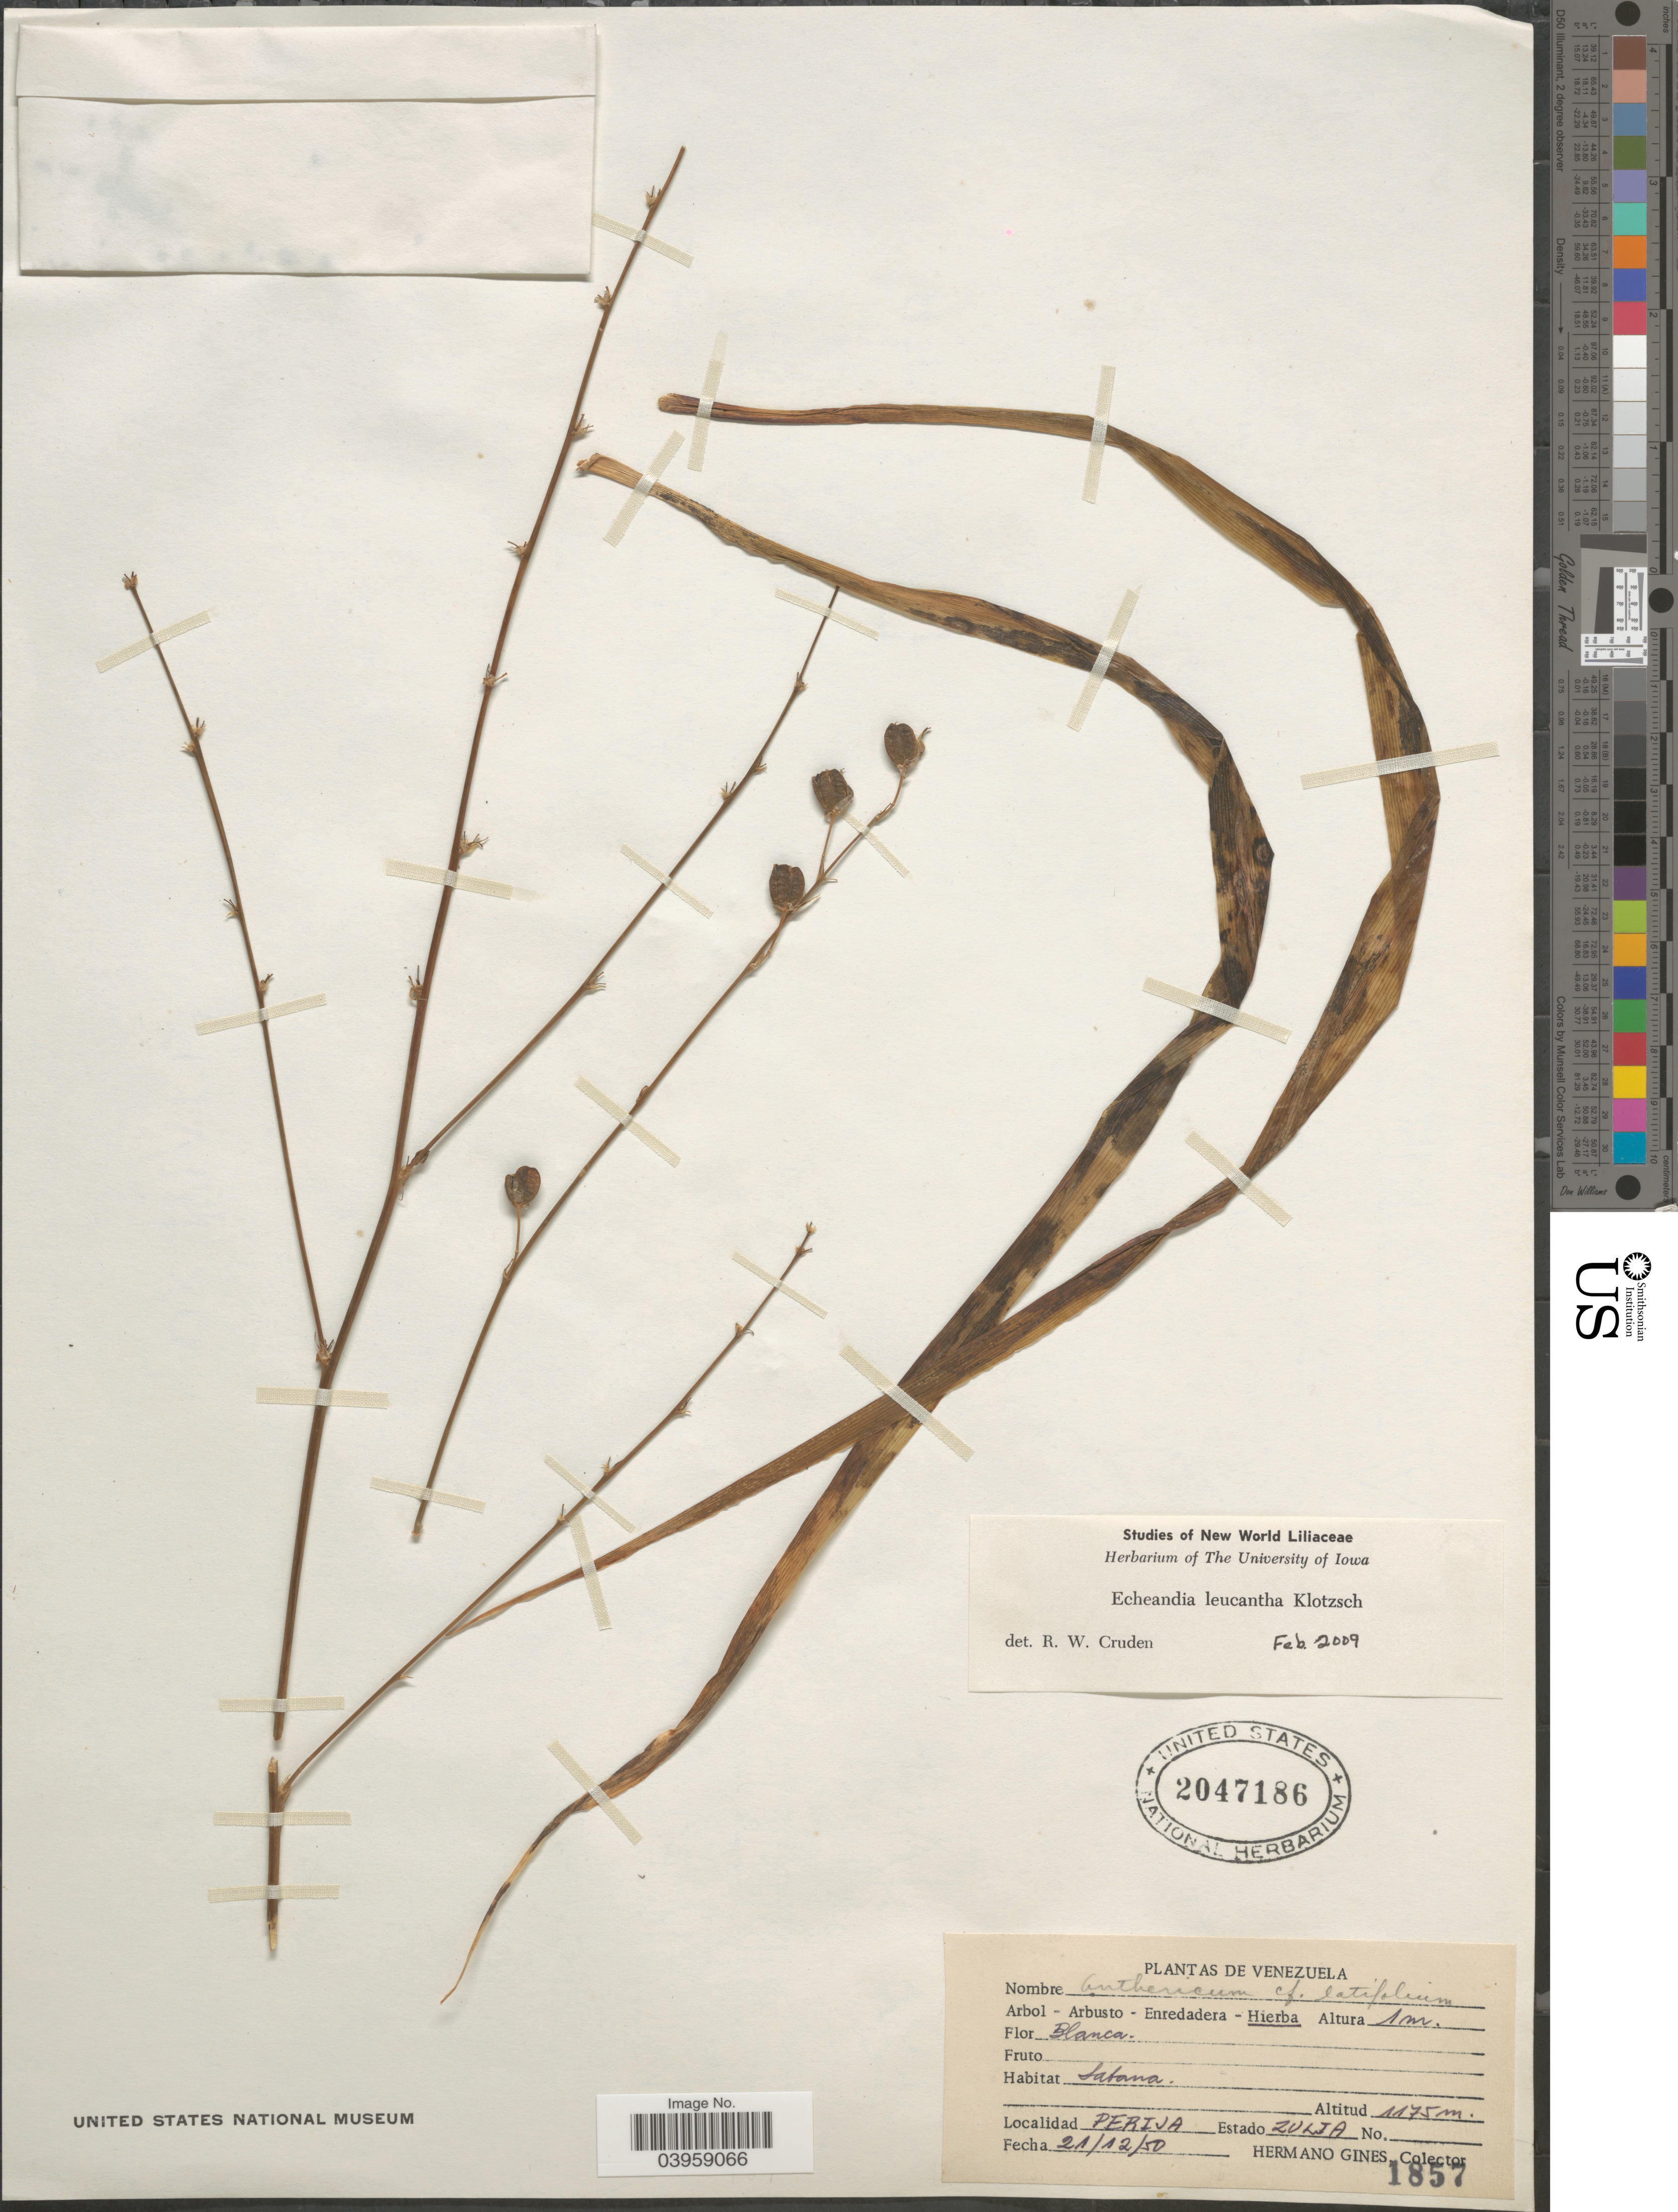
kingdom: Plantae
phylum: Tracheophyta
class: Liliopsida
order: Asparagales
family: Asparagaceae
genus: Echeandia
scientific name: Echeandia leucantha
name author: Klotzsch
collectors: Bro. Gines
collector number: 1857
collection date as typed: Transcribed d/m/y: 21/12/50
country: Venezuela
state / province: Zulia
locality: Perija.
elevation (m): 1175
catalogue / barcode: US 2047186